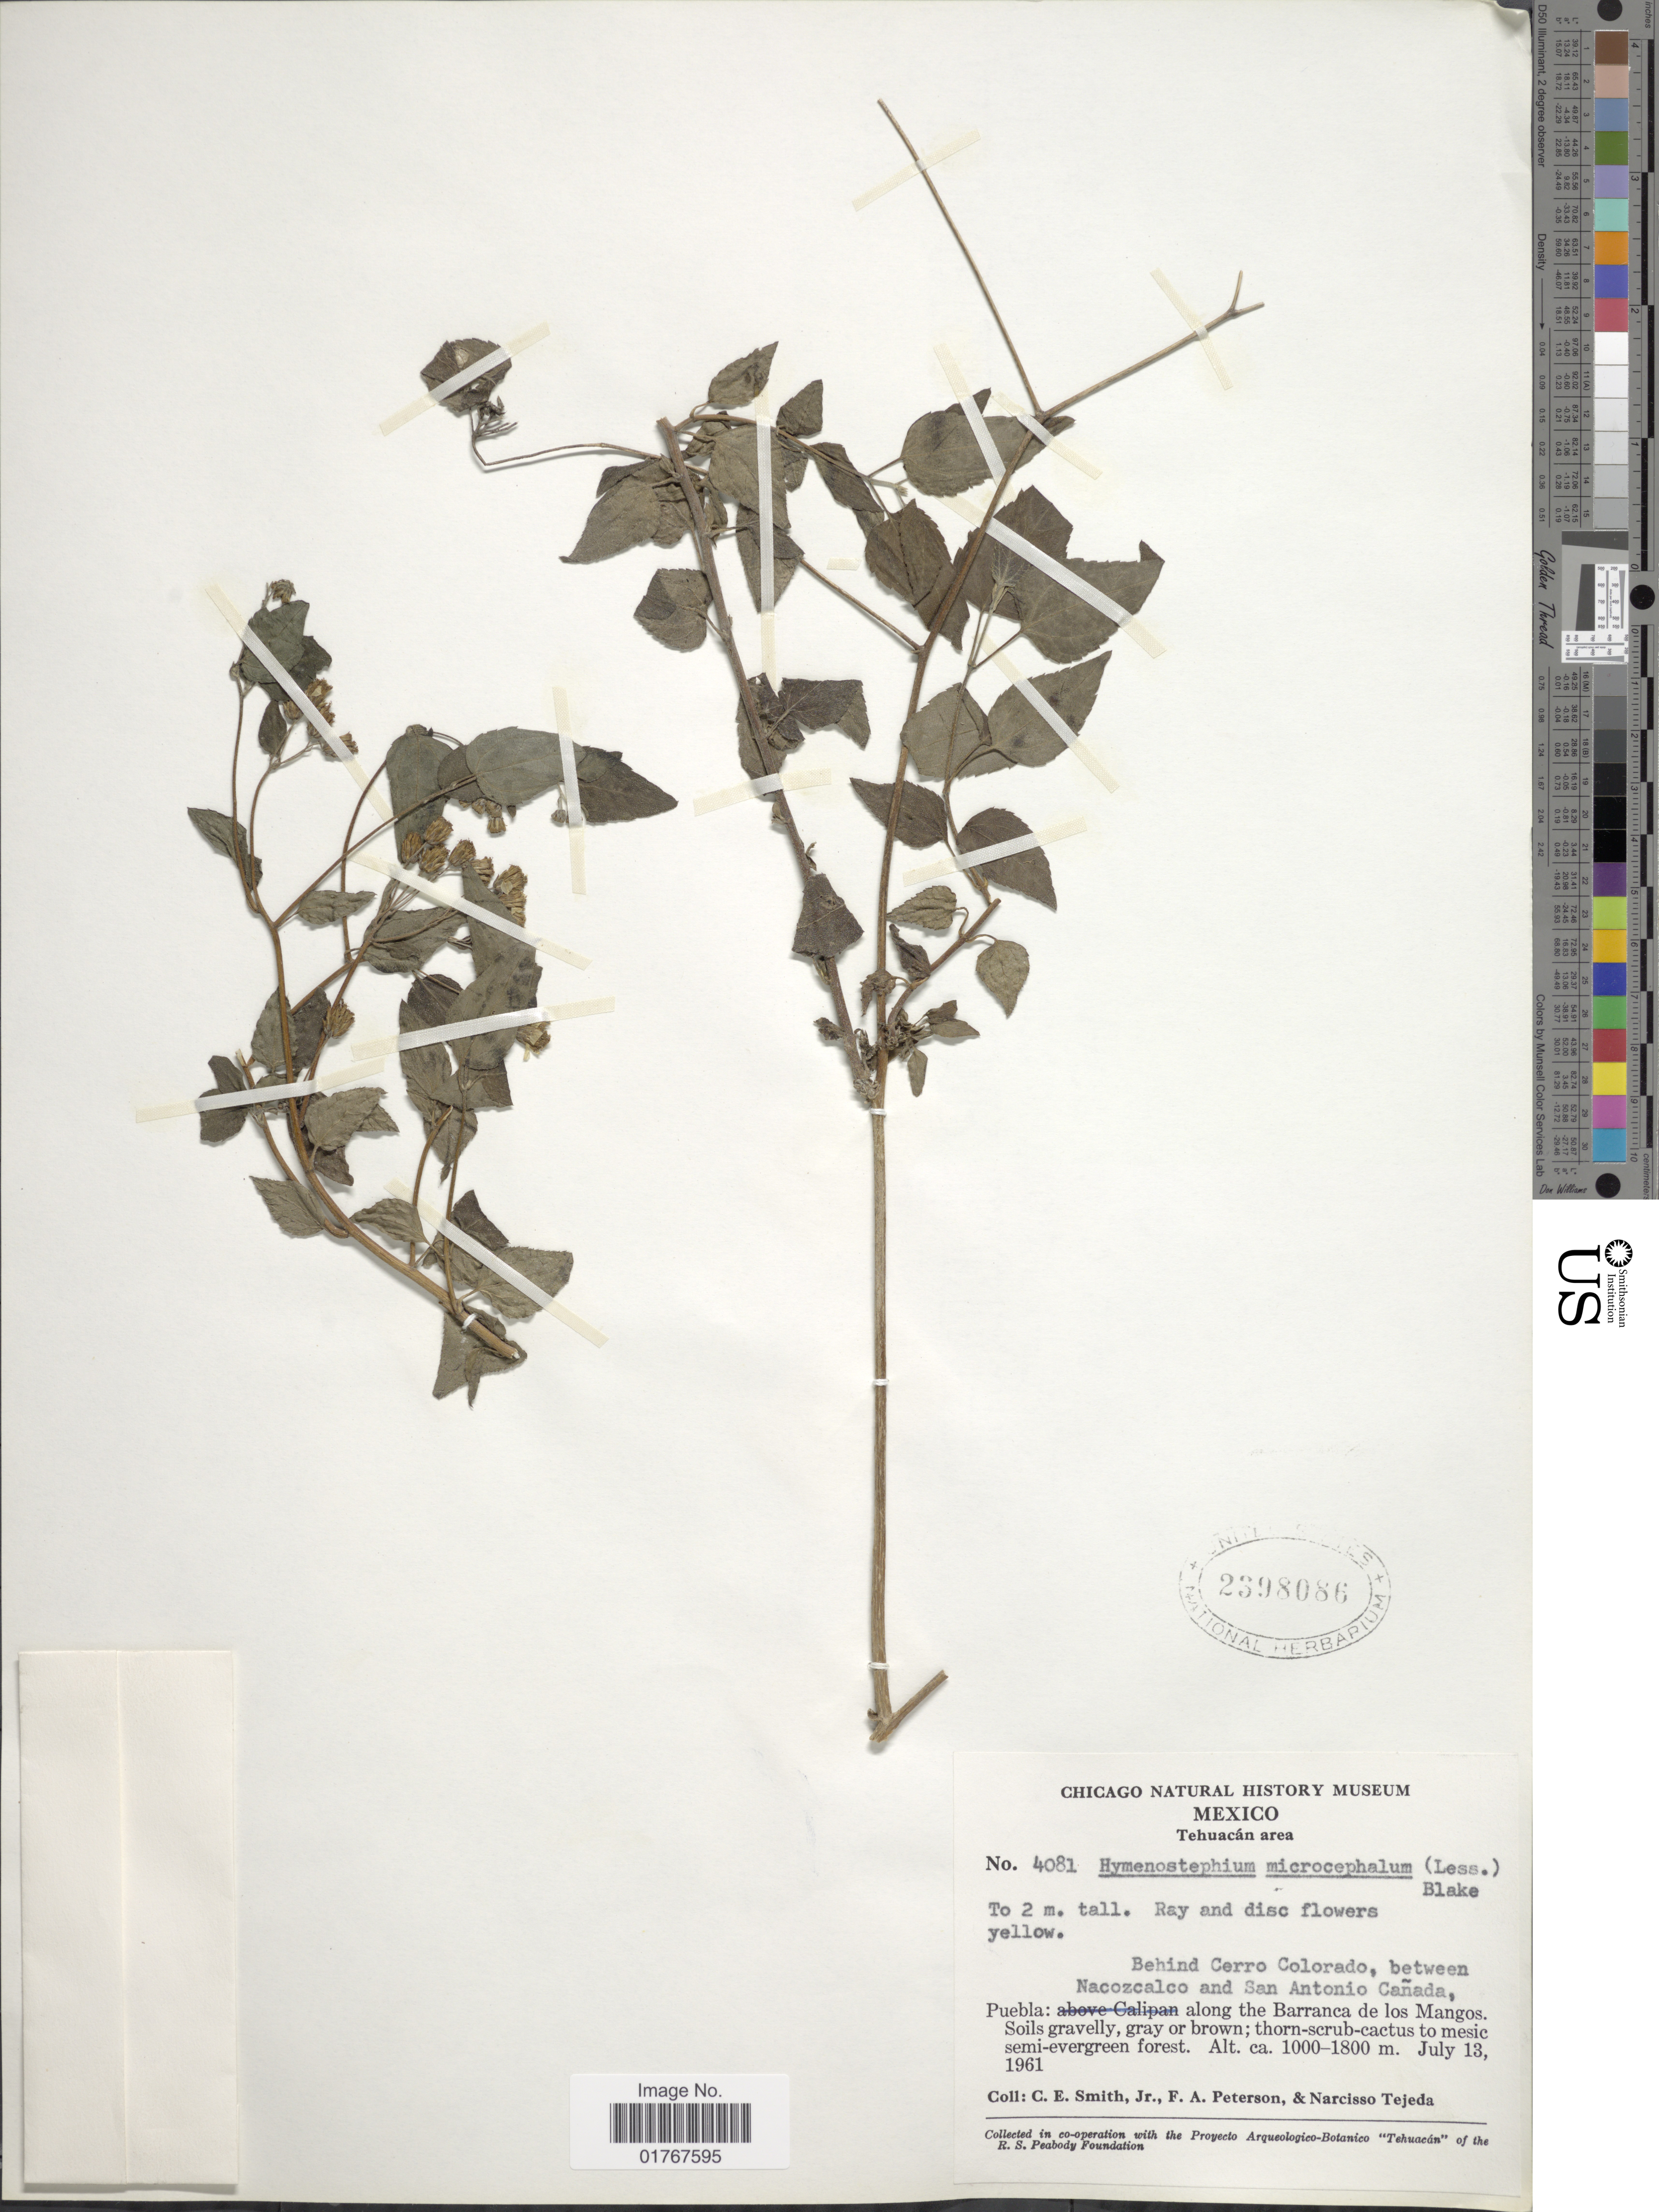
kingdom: Plantae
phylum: Tracheophyta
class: Magnoliopsida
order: Asterales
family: Asteraceae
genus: Viguiera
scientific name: Viguiera cordata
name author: (Hook. & Arn.) D'Arcy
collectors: C. E. Smith Jr., F. A. Peterson & N. Tejada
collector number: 4081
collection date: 1961-07-13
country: Mexico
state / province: Puebla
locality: Tehuacán area, Along the Barranca de los Mangos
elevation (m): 1000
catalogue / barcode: US 2398086